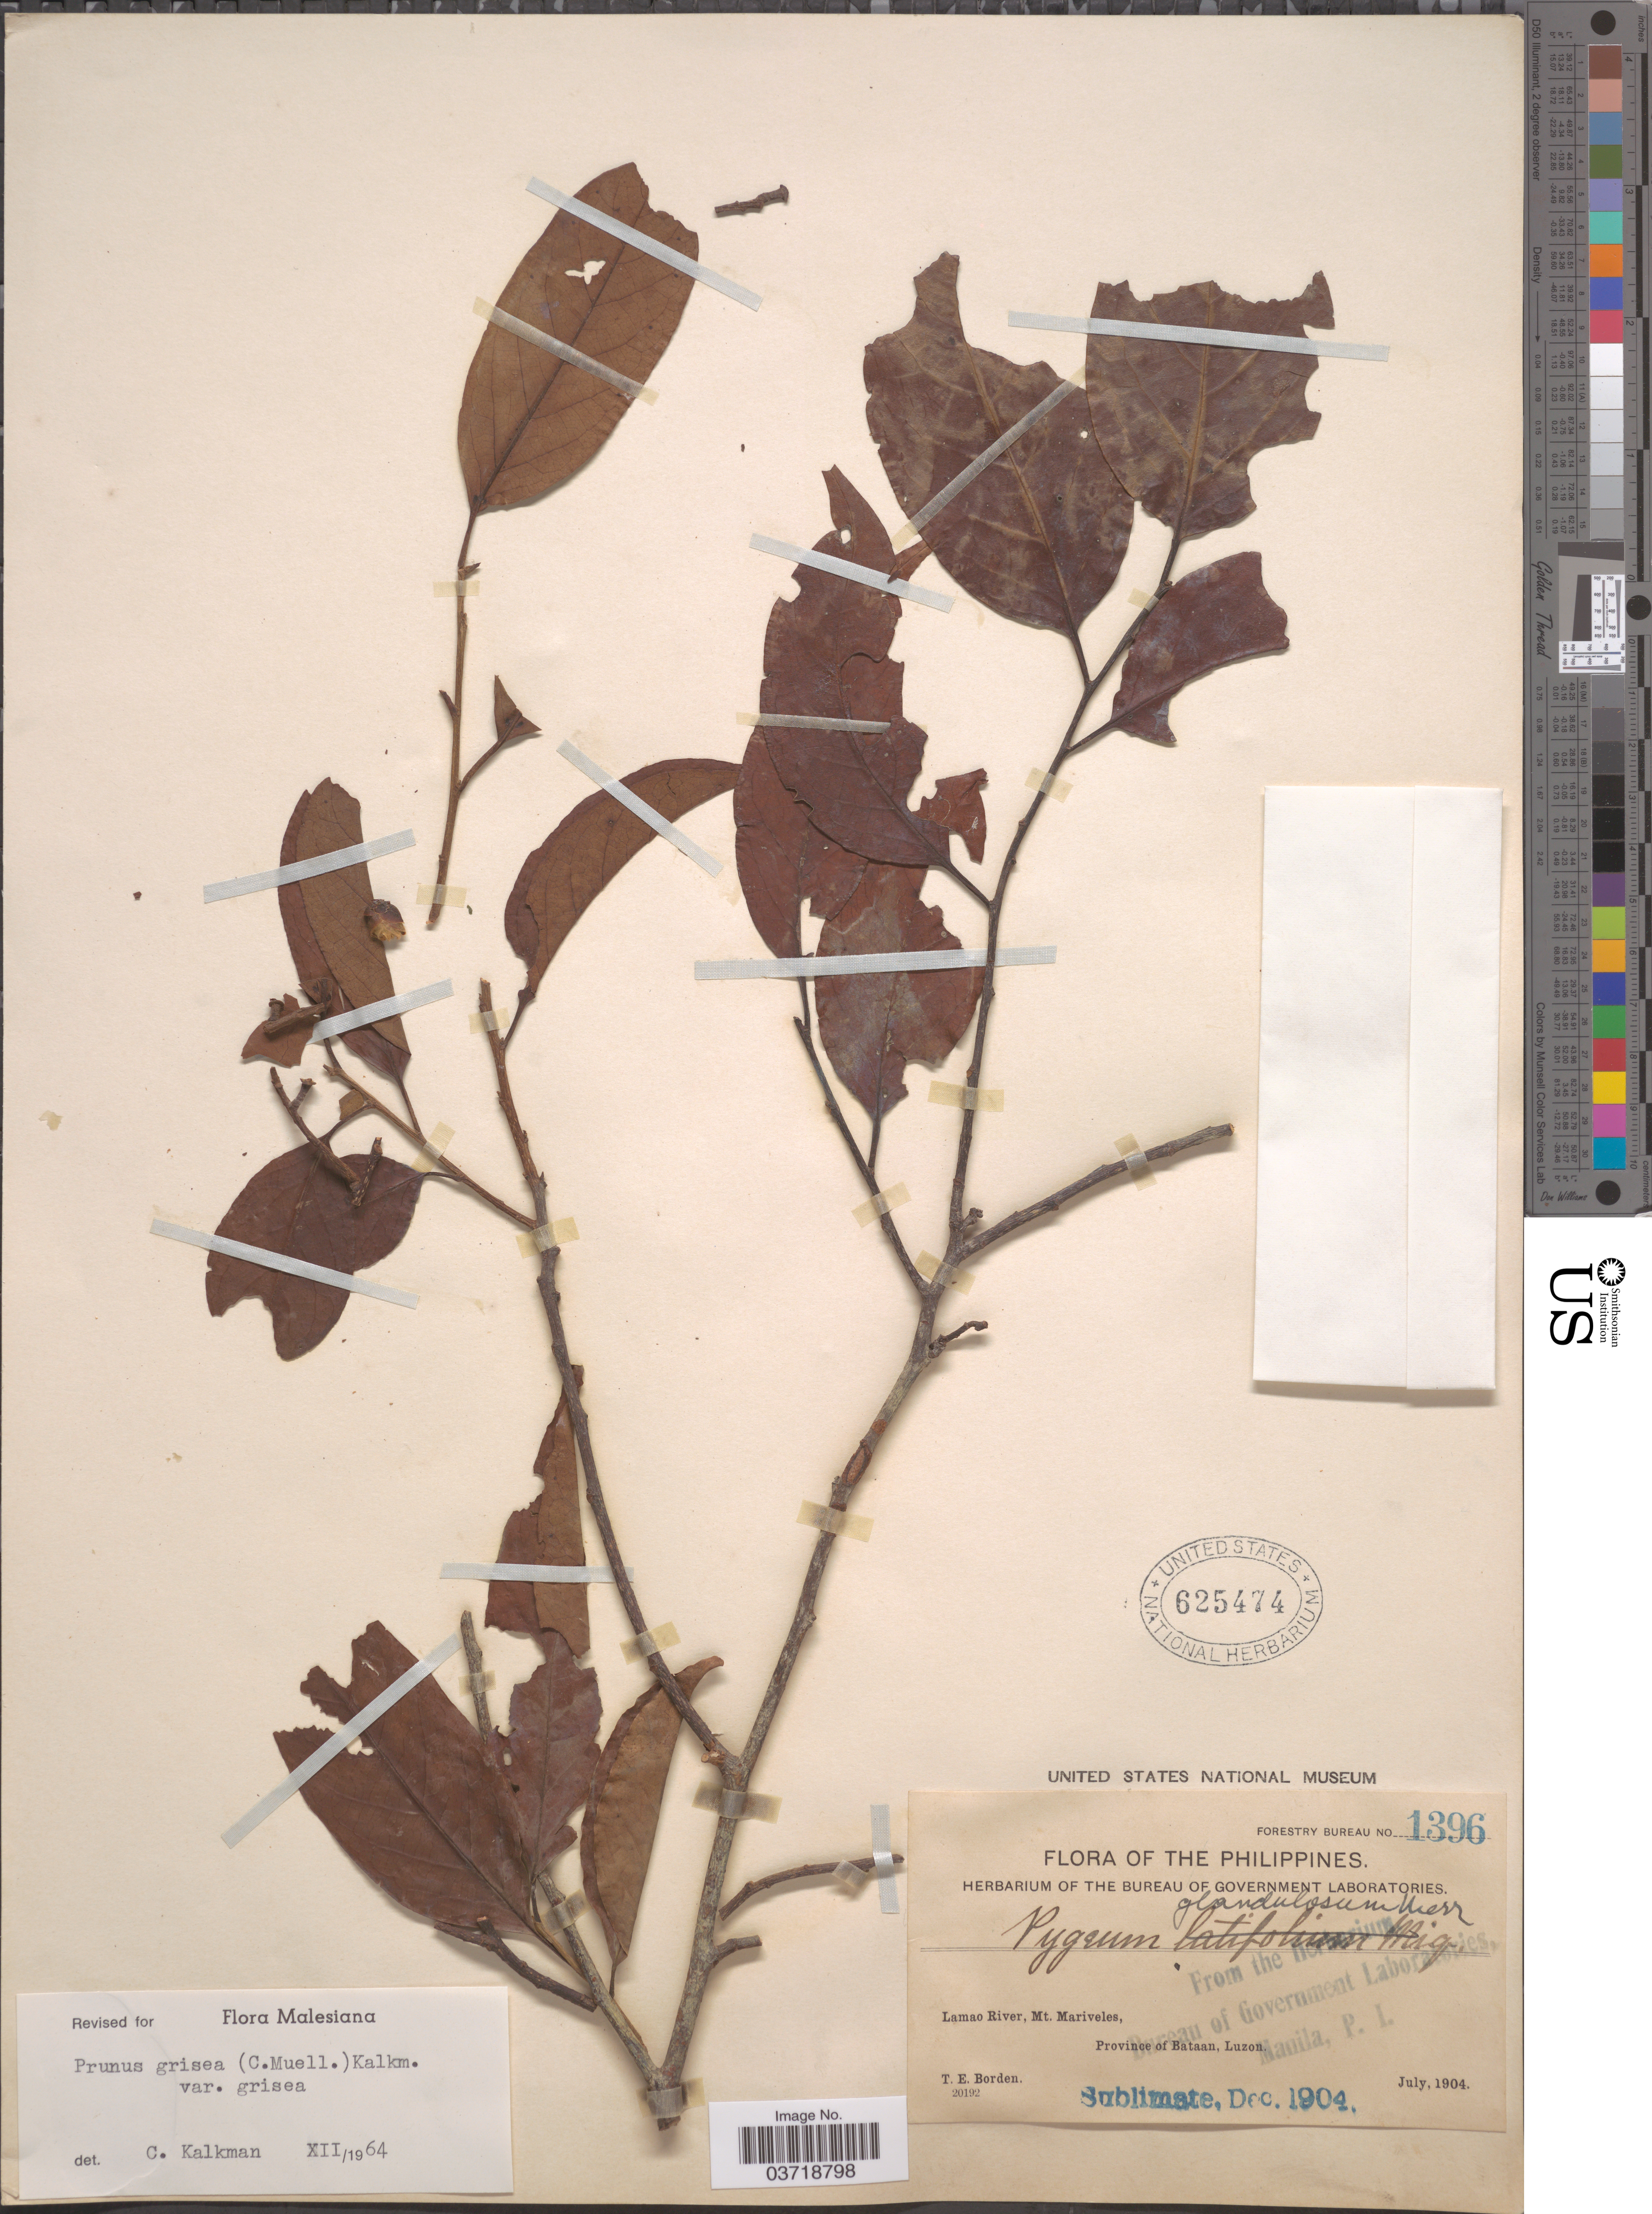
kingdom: Plantae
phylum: Tracheophyta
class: Magnoliopsida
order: Rosales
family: Rosaceae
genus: Prunus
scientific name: Prunus grisea var. grisea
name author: (Blume ex K. Müller) Kalkman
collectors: T. E. Borden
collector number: Forestry Bureau 1396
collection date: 1904-07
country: Philippines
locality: Lamao River, Mt. Mariveles. Province of Bataan, Luzon.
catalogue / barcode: US 625474